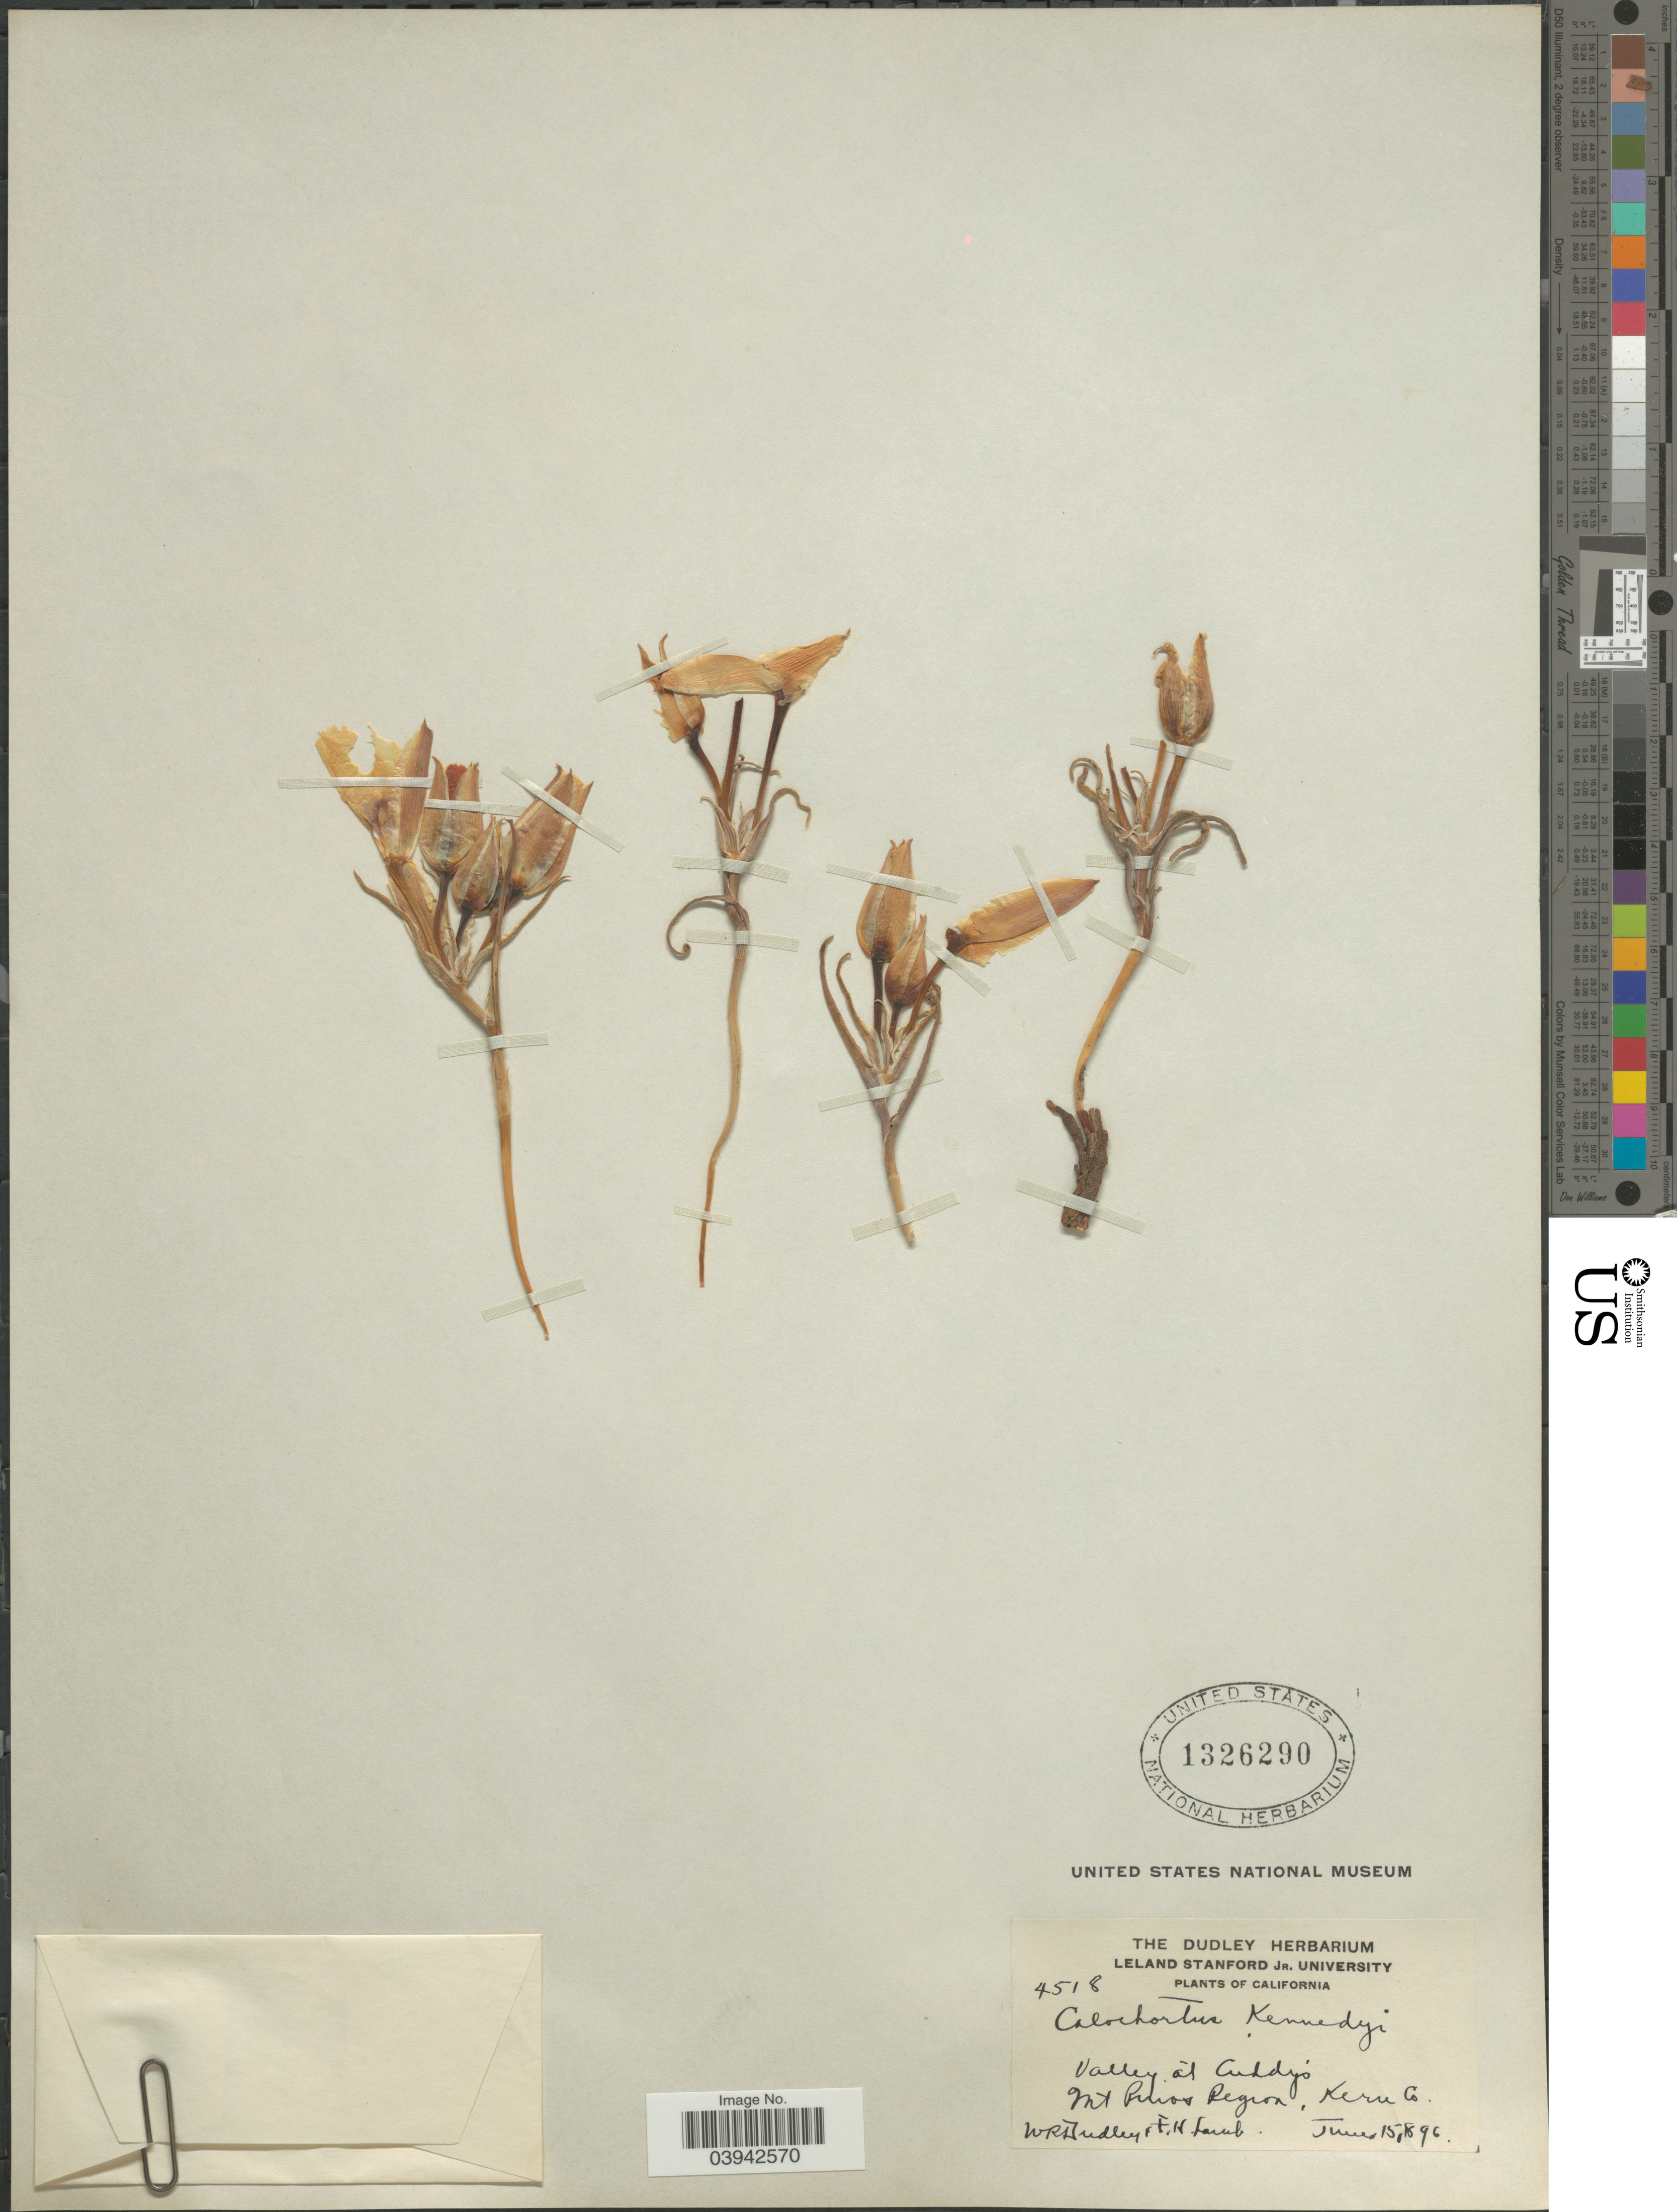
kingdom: Plantae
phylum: Tracheophyta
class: Liliopsida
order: Liliales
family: Liliaceae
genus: Calochortus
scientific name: Calochortus kennedyi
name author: Porter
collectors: W. Dudley & F. Haub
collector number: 4518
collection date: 1896-06-15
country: United States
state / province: California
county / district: Kern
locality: Valley of Cuddy's. Mt Pinos Region, Kern Co.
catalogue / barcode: US 1326290